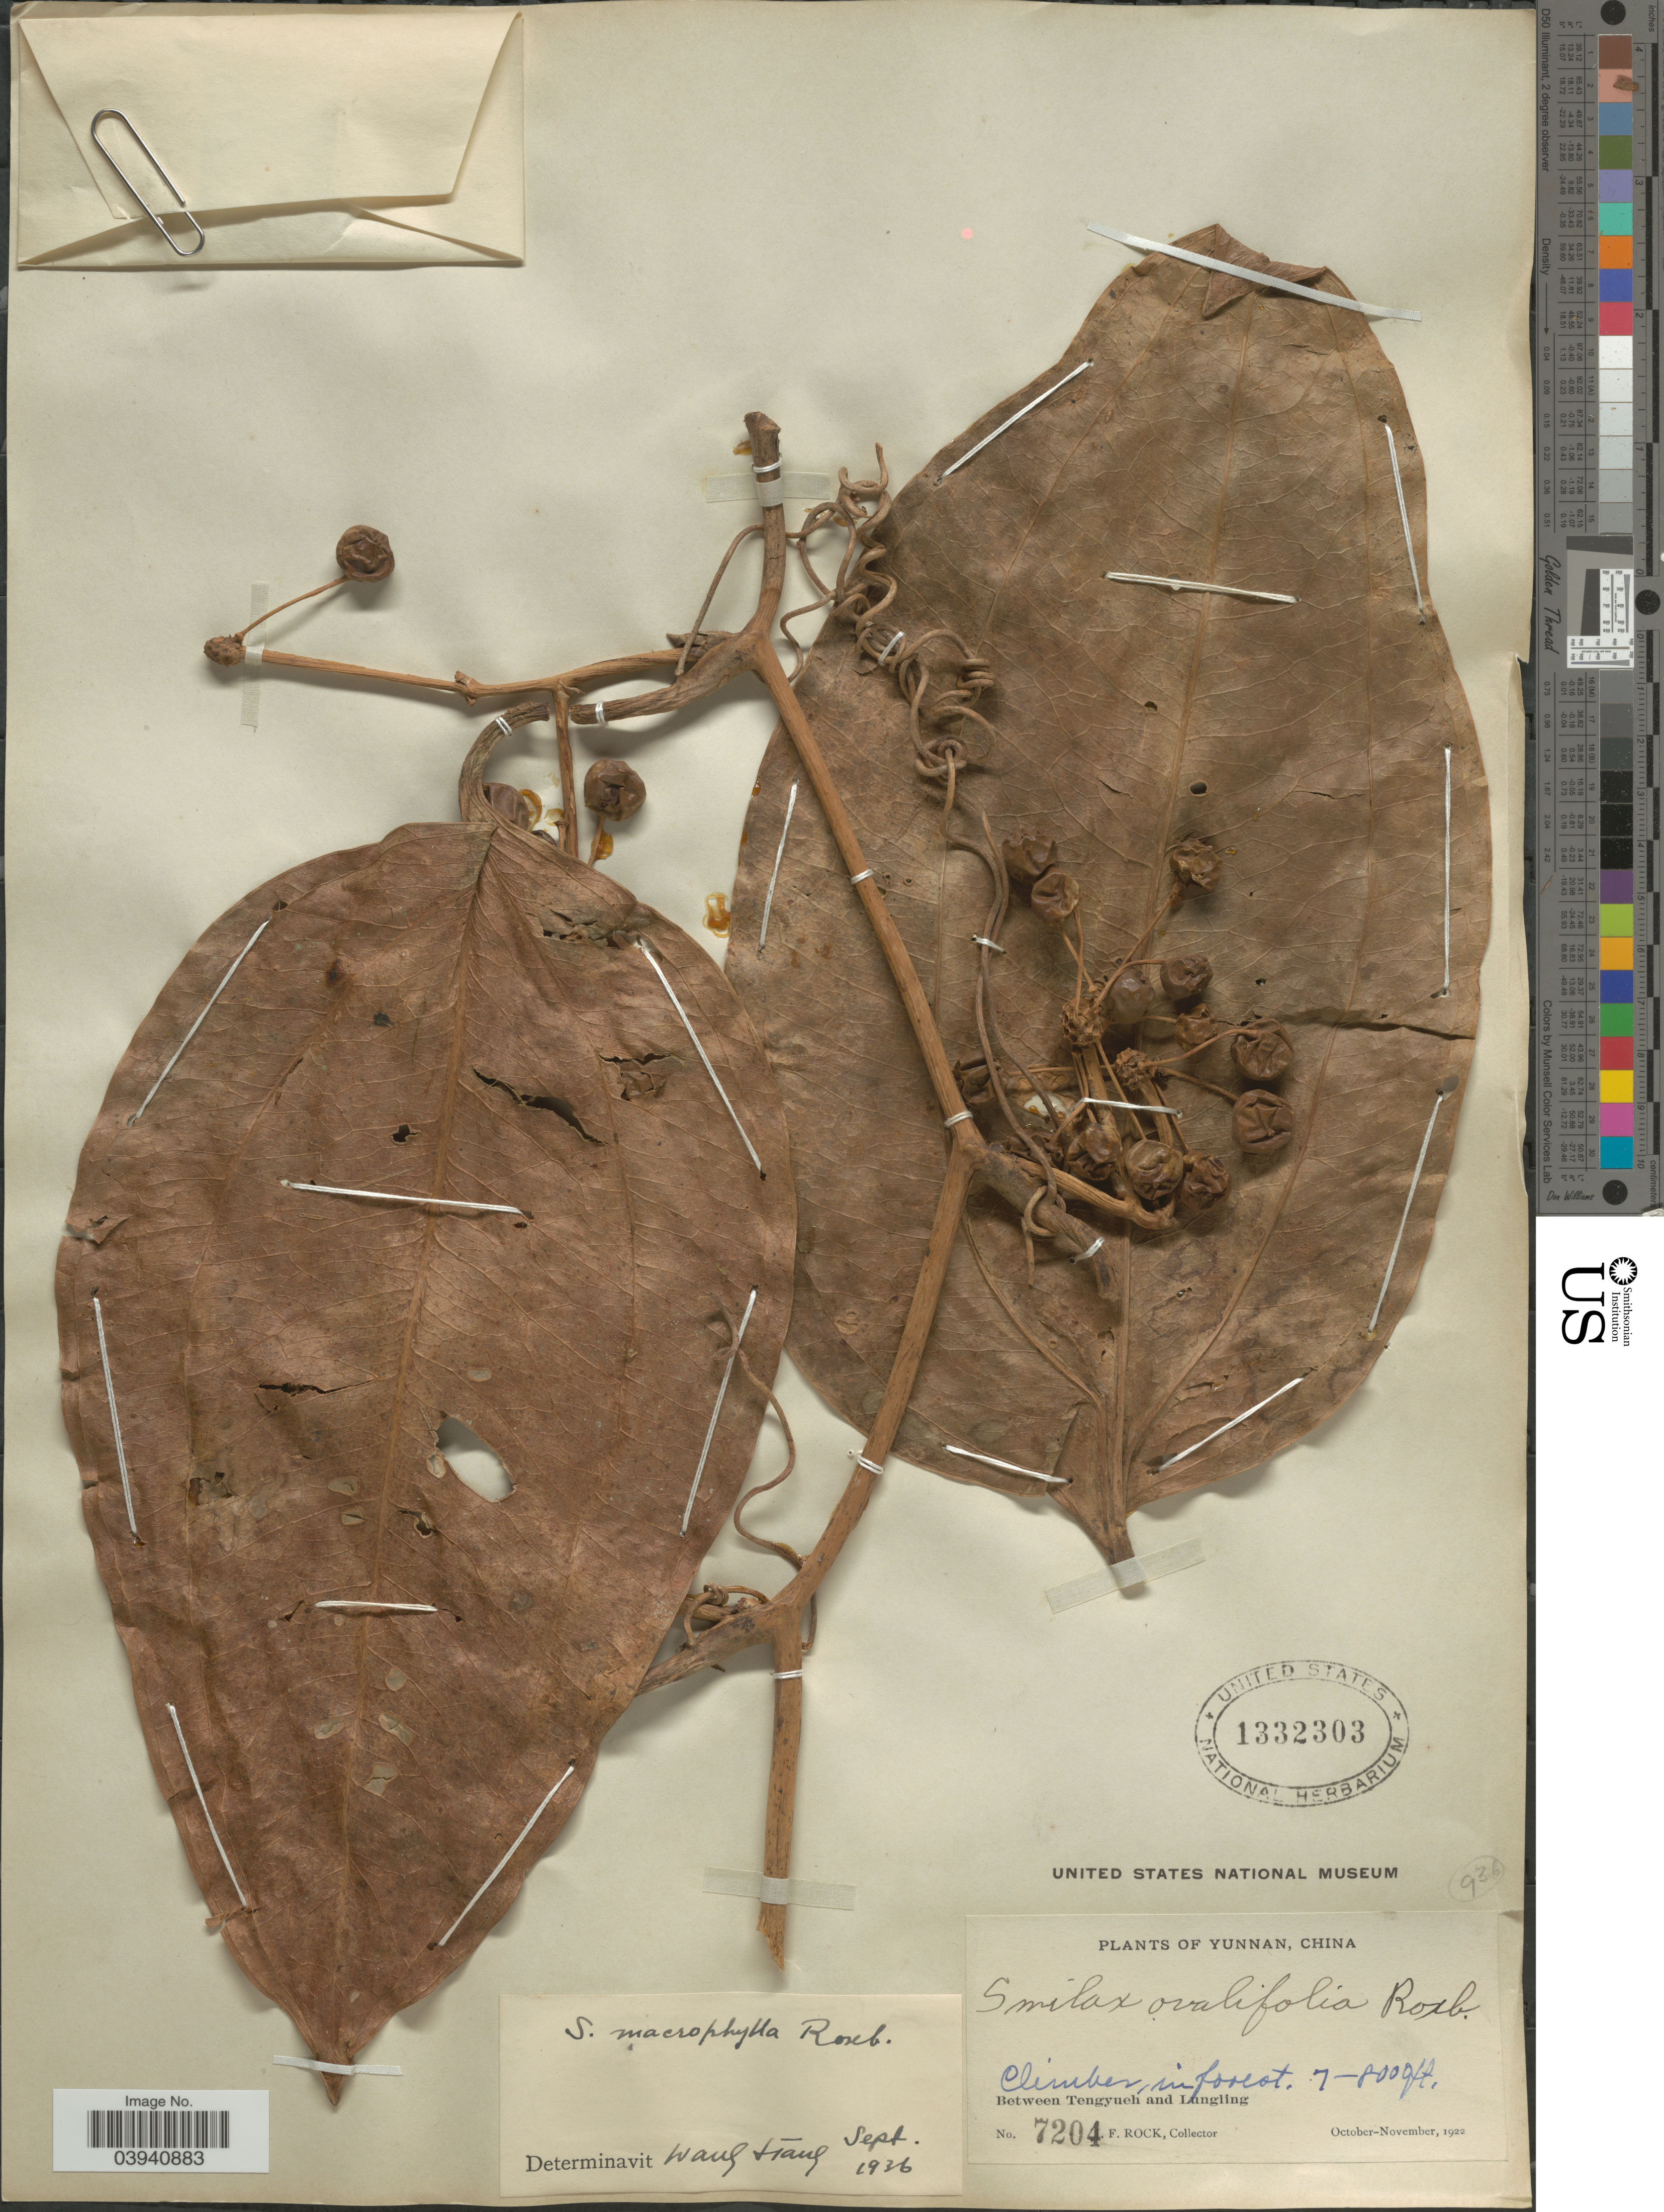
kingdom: Plantae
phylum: Tracheophyta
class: Liliopsida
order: Liliales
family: Smilacaceae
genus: Smilax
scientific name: Smilax ovalifolia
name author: Roxb. ex D. Don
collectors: J. Rock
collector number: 7204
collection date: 1922-10/1922-11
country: China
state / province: Yunnan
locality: Between Tengyueh and Lungling.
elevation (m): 2134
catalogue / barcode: US 1332303